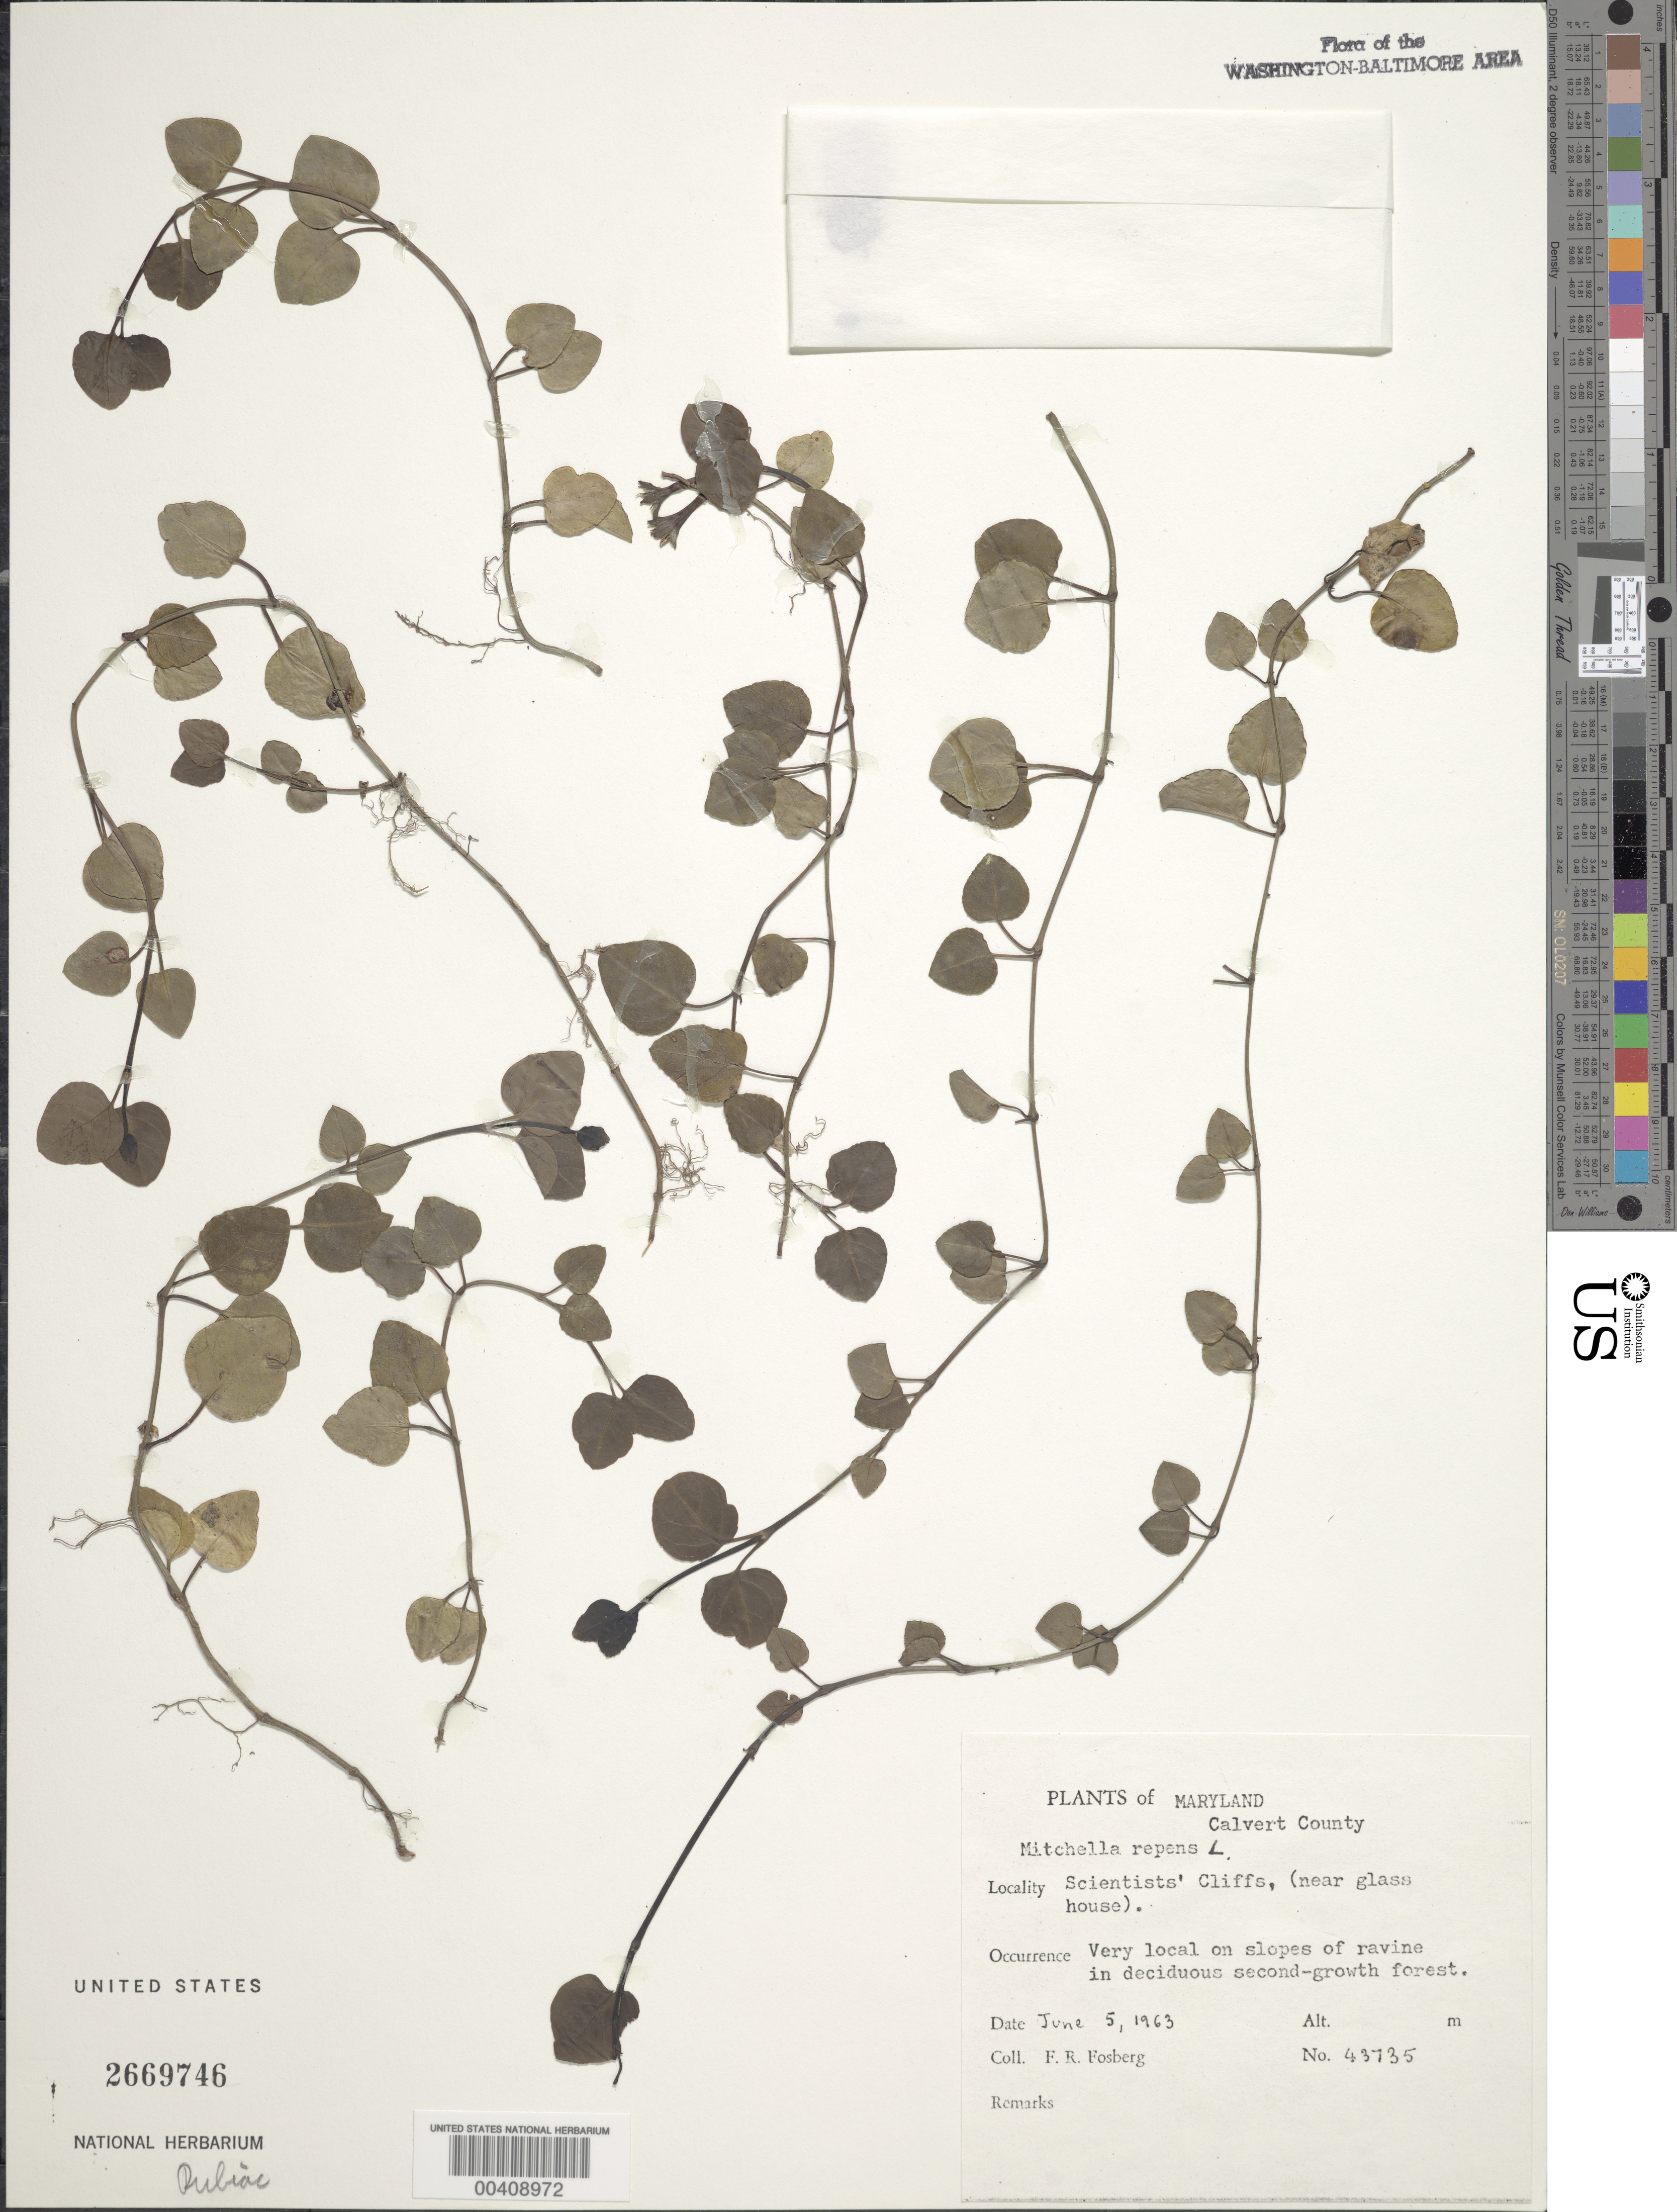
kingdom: Plantae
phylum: Tracheophyta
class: Magnoliopsida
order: Gentianales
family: Rubiaceae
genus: Mitchella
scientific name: Mitchella repens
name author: L.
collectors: F. R. Fosberg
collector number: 43735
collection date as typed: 05 Jun 1963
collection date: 1963-06-05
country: United States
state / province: Maryland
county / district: Calvert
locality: Scientists' Cliffs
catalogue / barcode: US 2669746